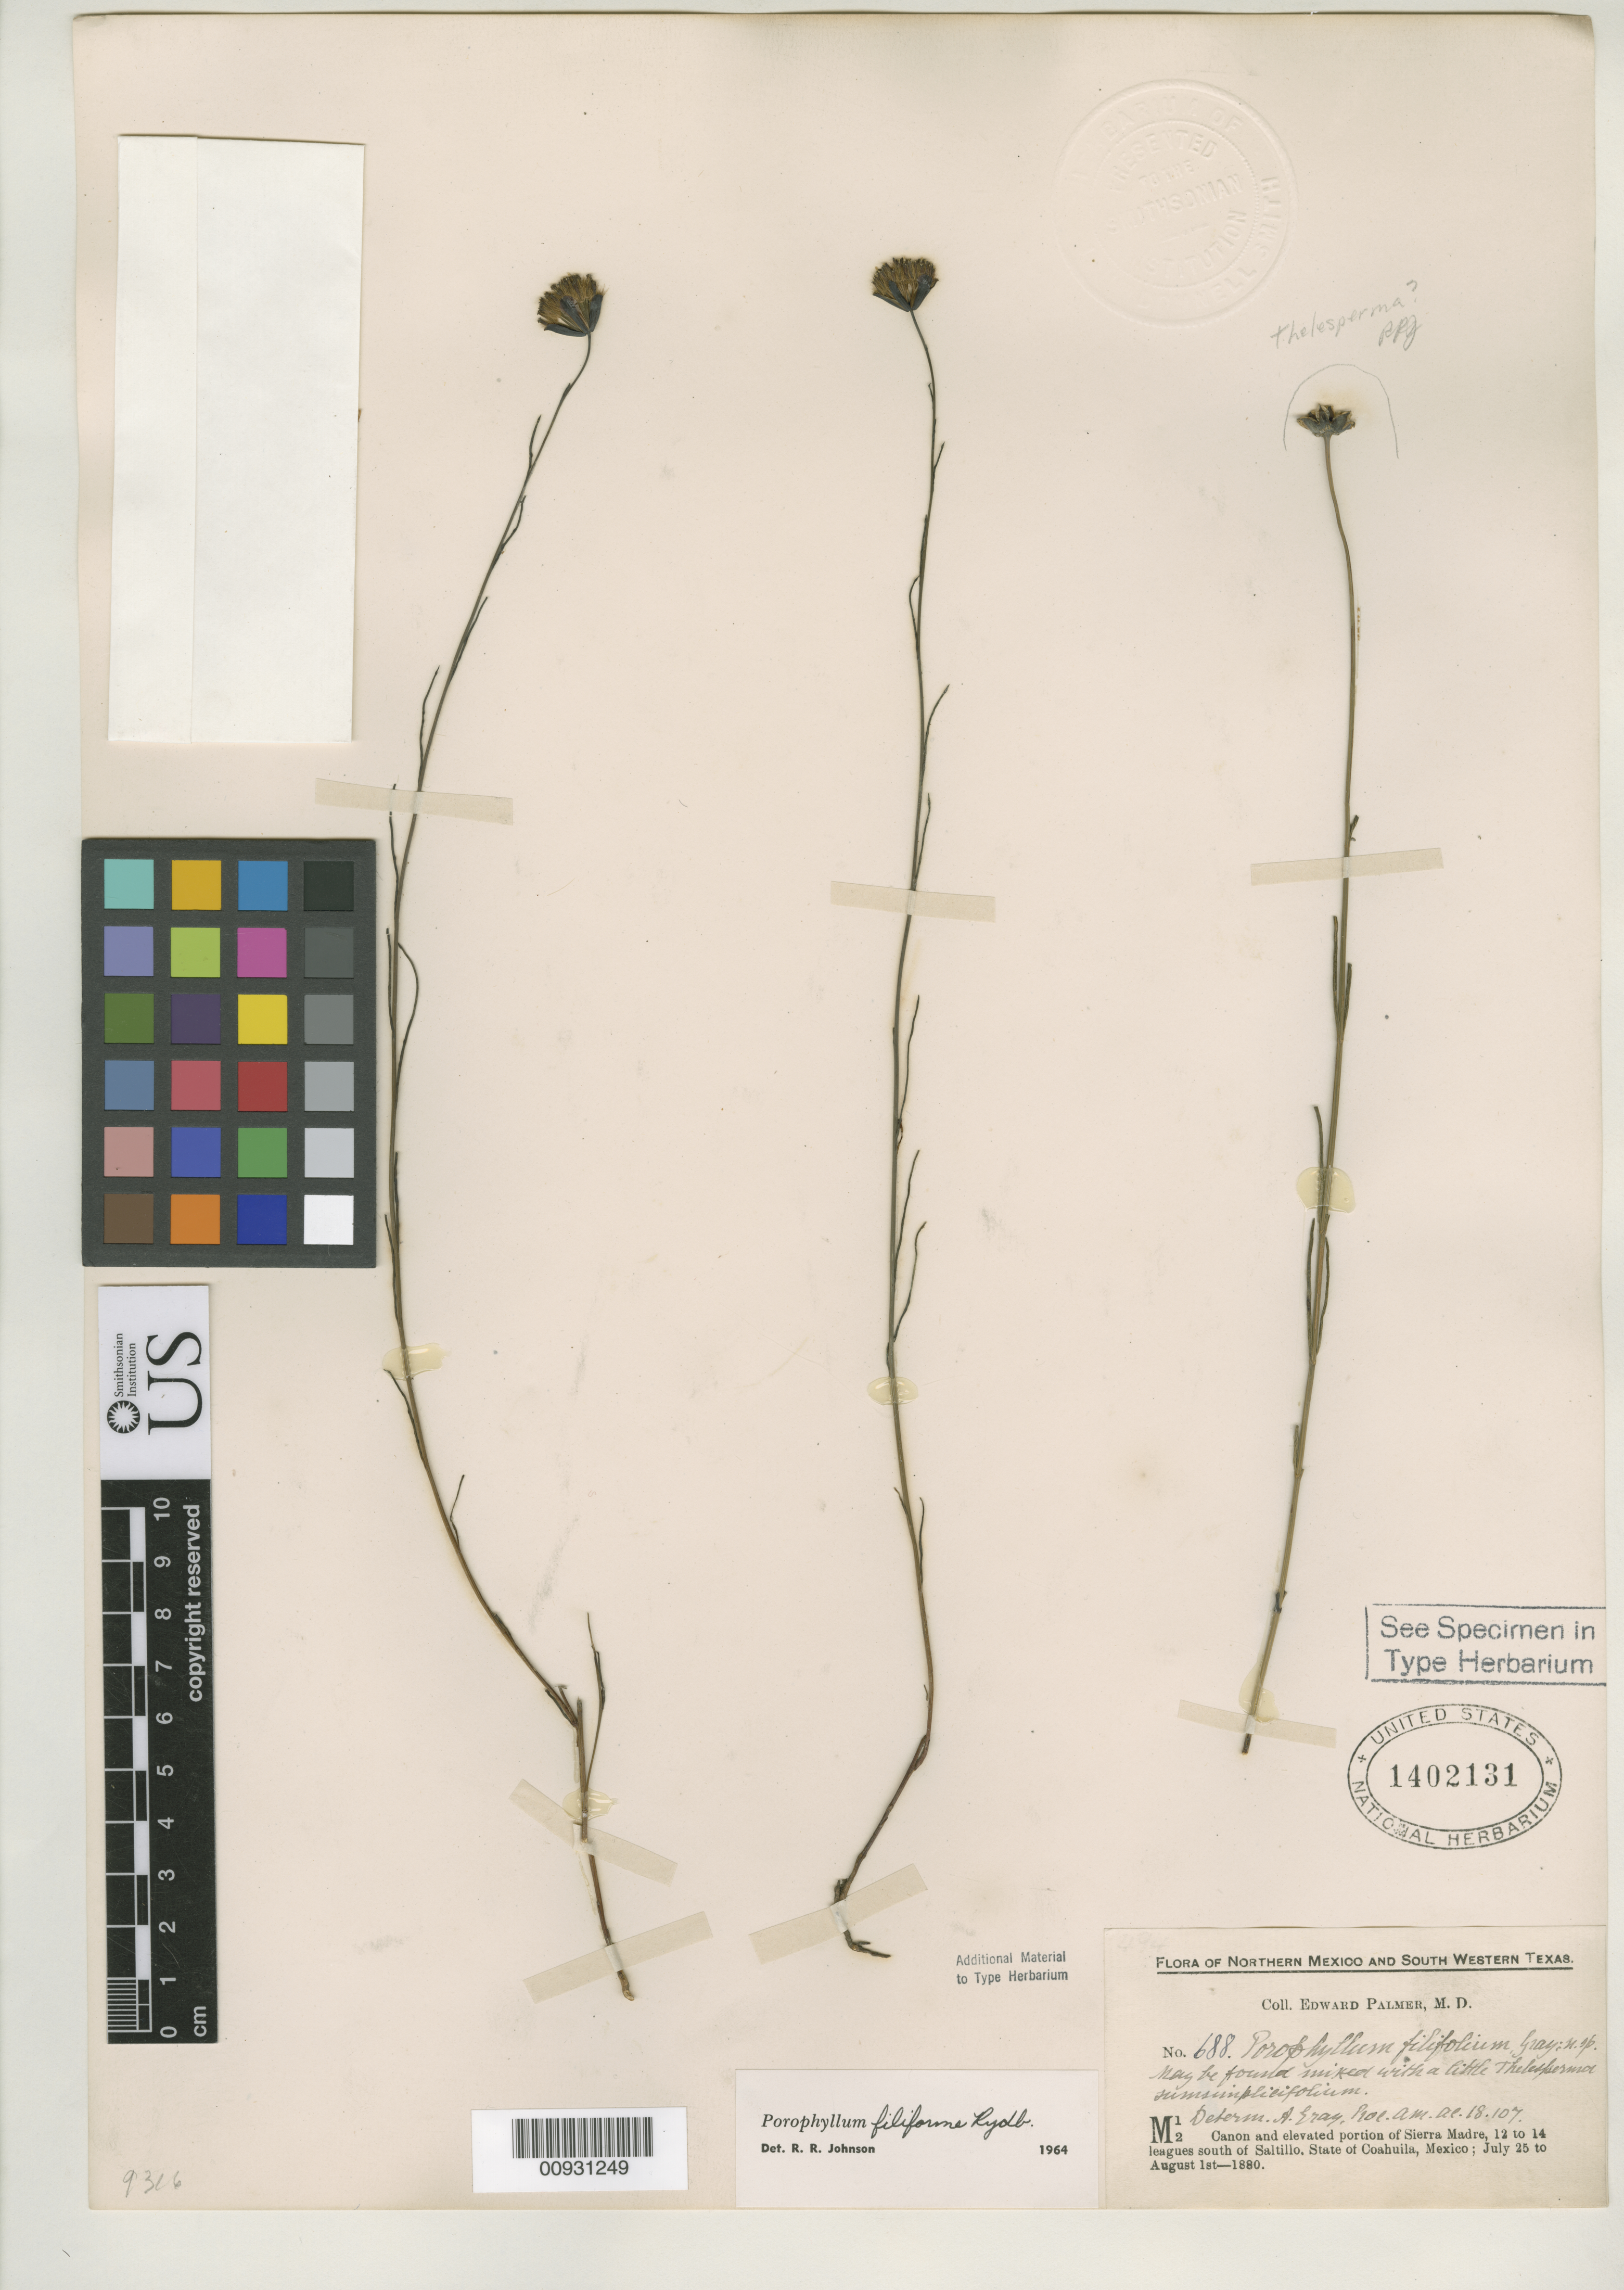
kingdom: Plantae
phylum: Tracheophyta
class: Magnoliopsida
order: Asterales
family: Asteraceae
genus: Porophyllum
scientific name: Porophyllum filifolium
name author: A. Gray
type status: Isotype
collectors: E. Palmer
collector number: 688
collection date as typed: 25 Jul 1880 to 01 Aug 1880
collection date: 1880-07-25/1880-08-01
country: Mexico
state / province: Coahuila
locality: Canon and elevated portion of Sierra Madre, 12 to 14 leagues south of Saltillo, State of Coahuila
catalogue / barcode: US 1402131